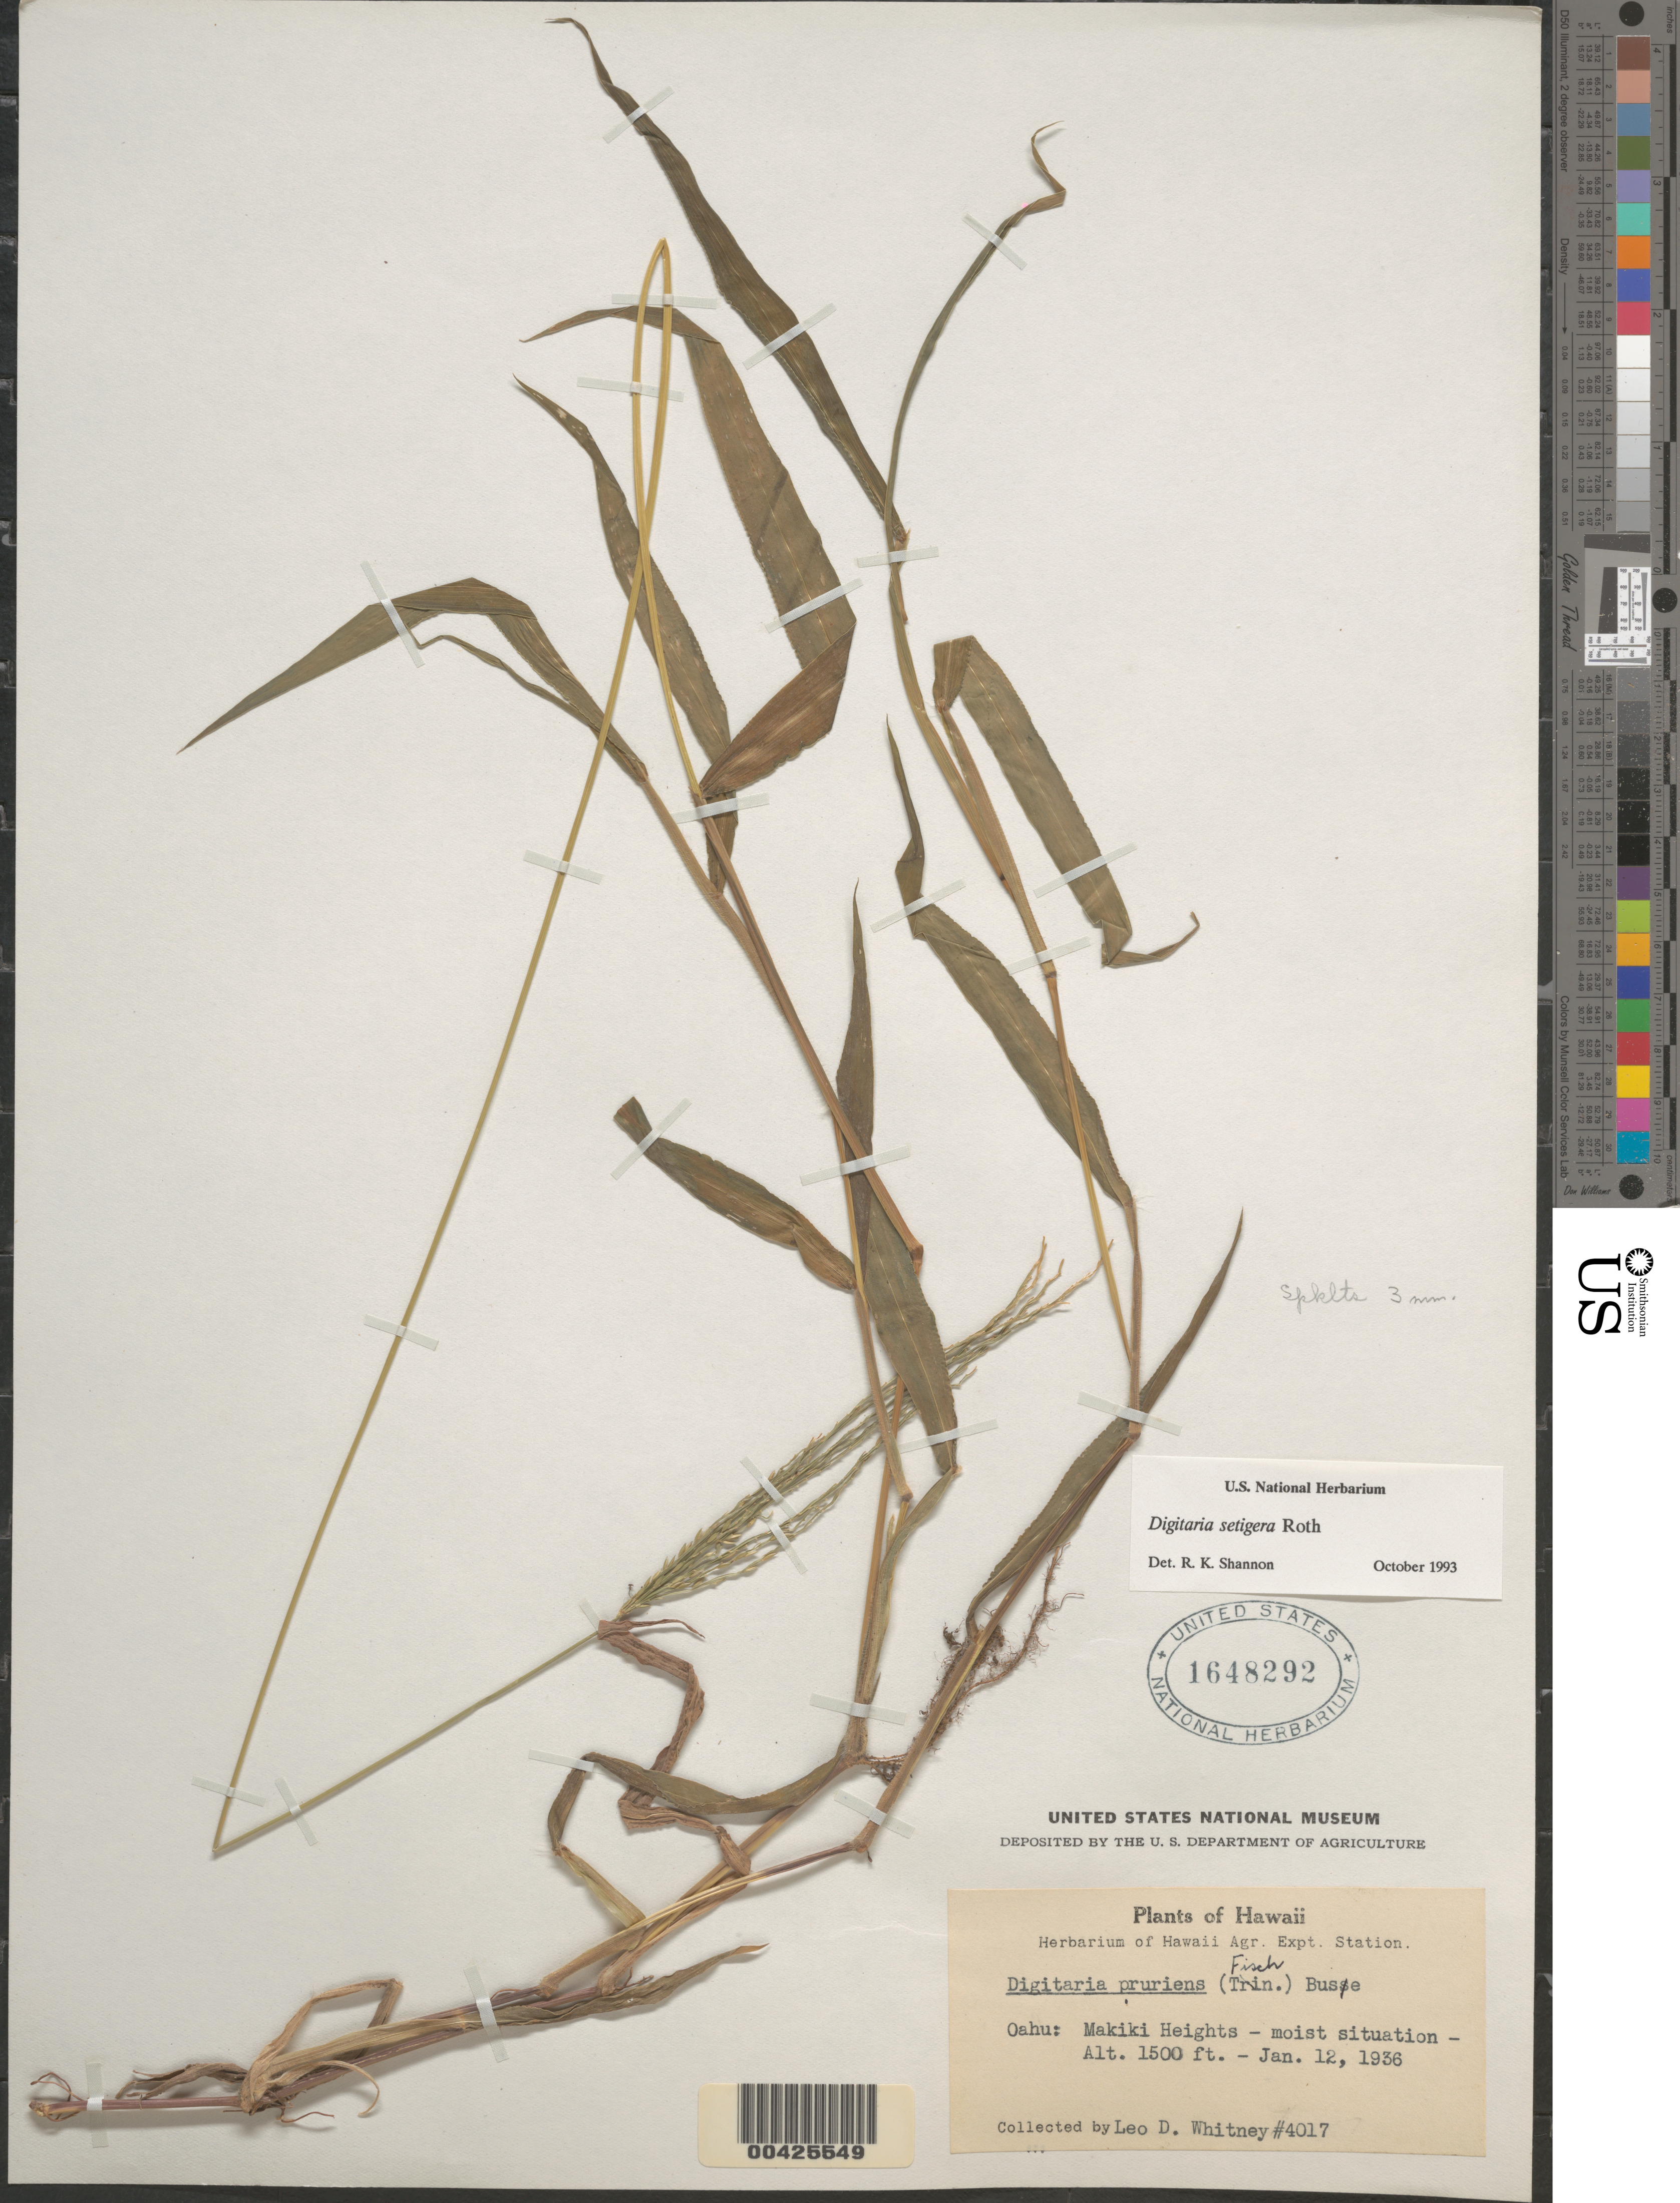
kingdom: Plantae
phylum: Tracheophyta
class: Liliopsida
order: Poales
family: Poaceae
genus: Digitaria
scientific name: Digitaria setigera var. setigera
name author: Roth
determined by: Faccenda, K.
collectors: L. Whitney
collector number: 4017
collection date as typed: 12 Jan 1936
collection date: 1936-01-12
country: United States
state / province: Hawaii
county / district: Honolulu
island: Oahu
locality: Makiki Heights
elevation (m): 457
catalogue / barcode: US 1648292